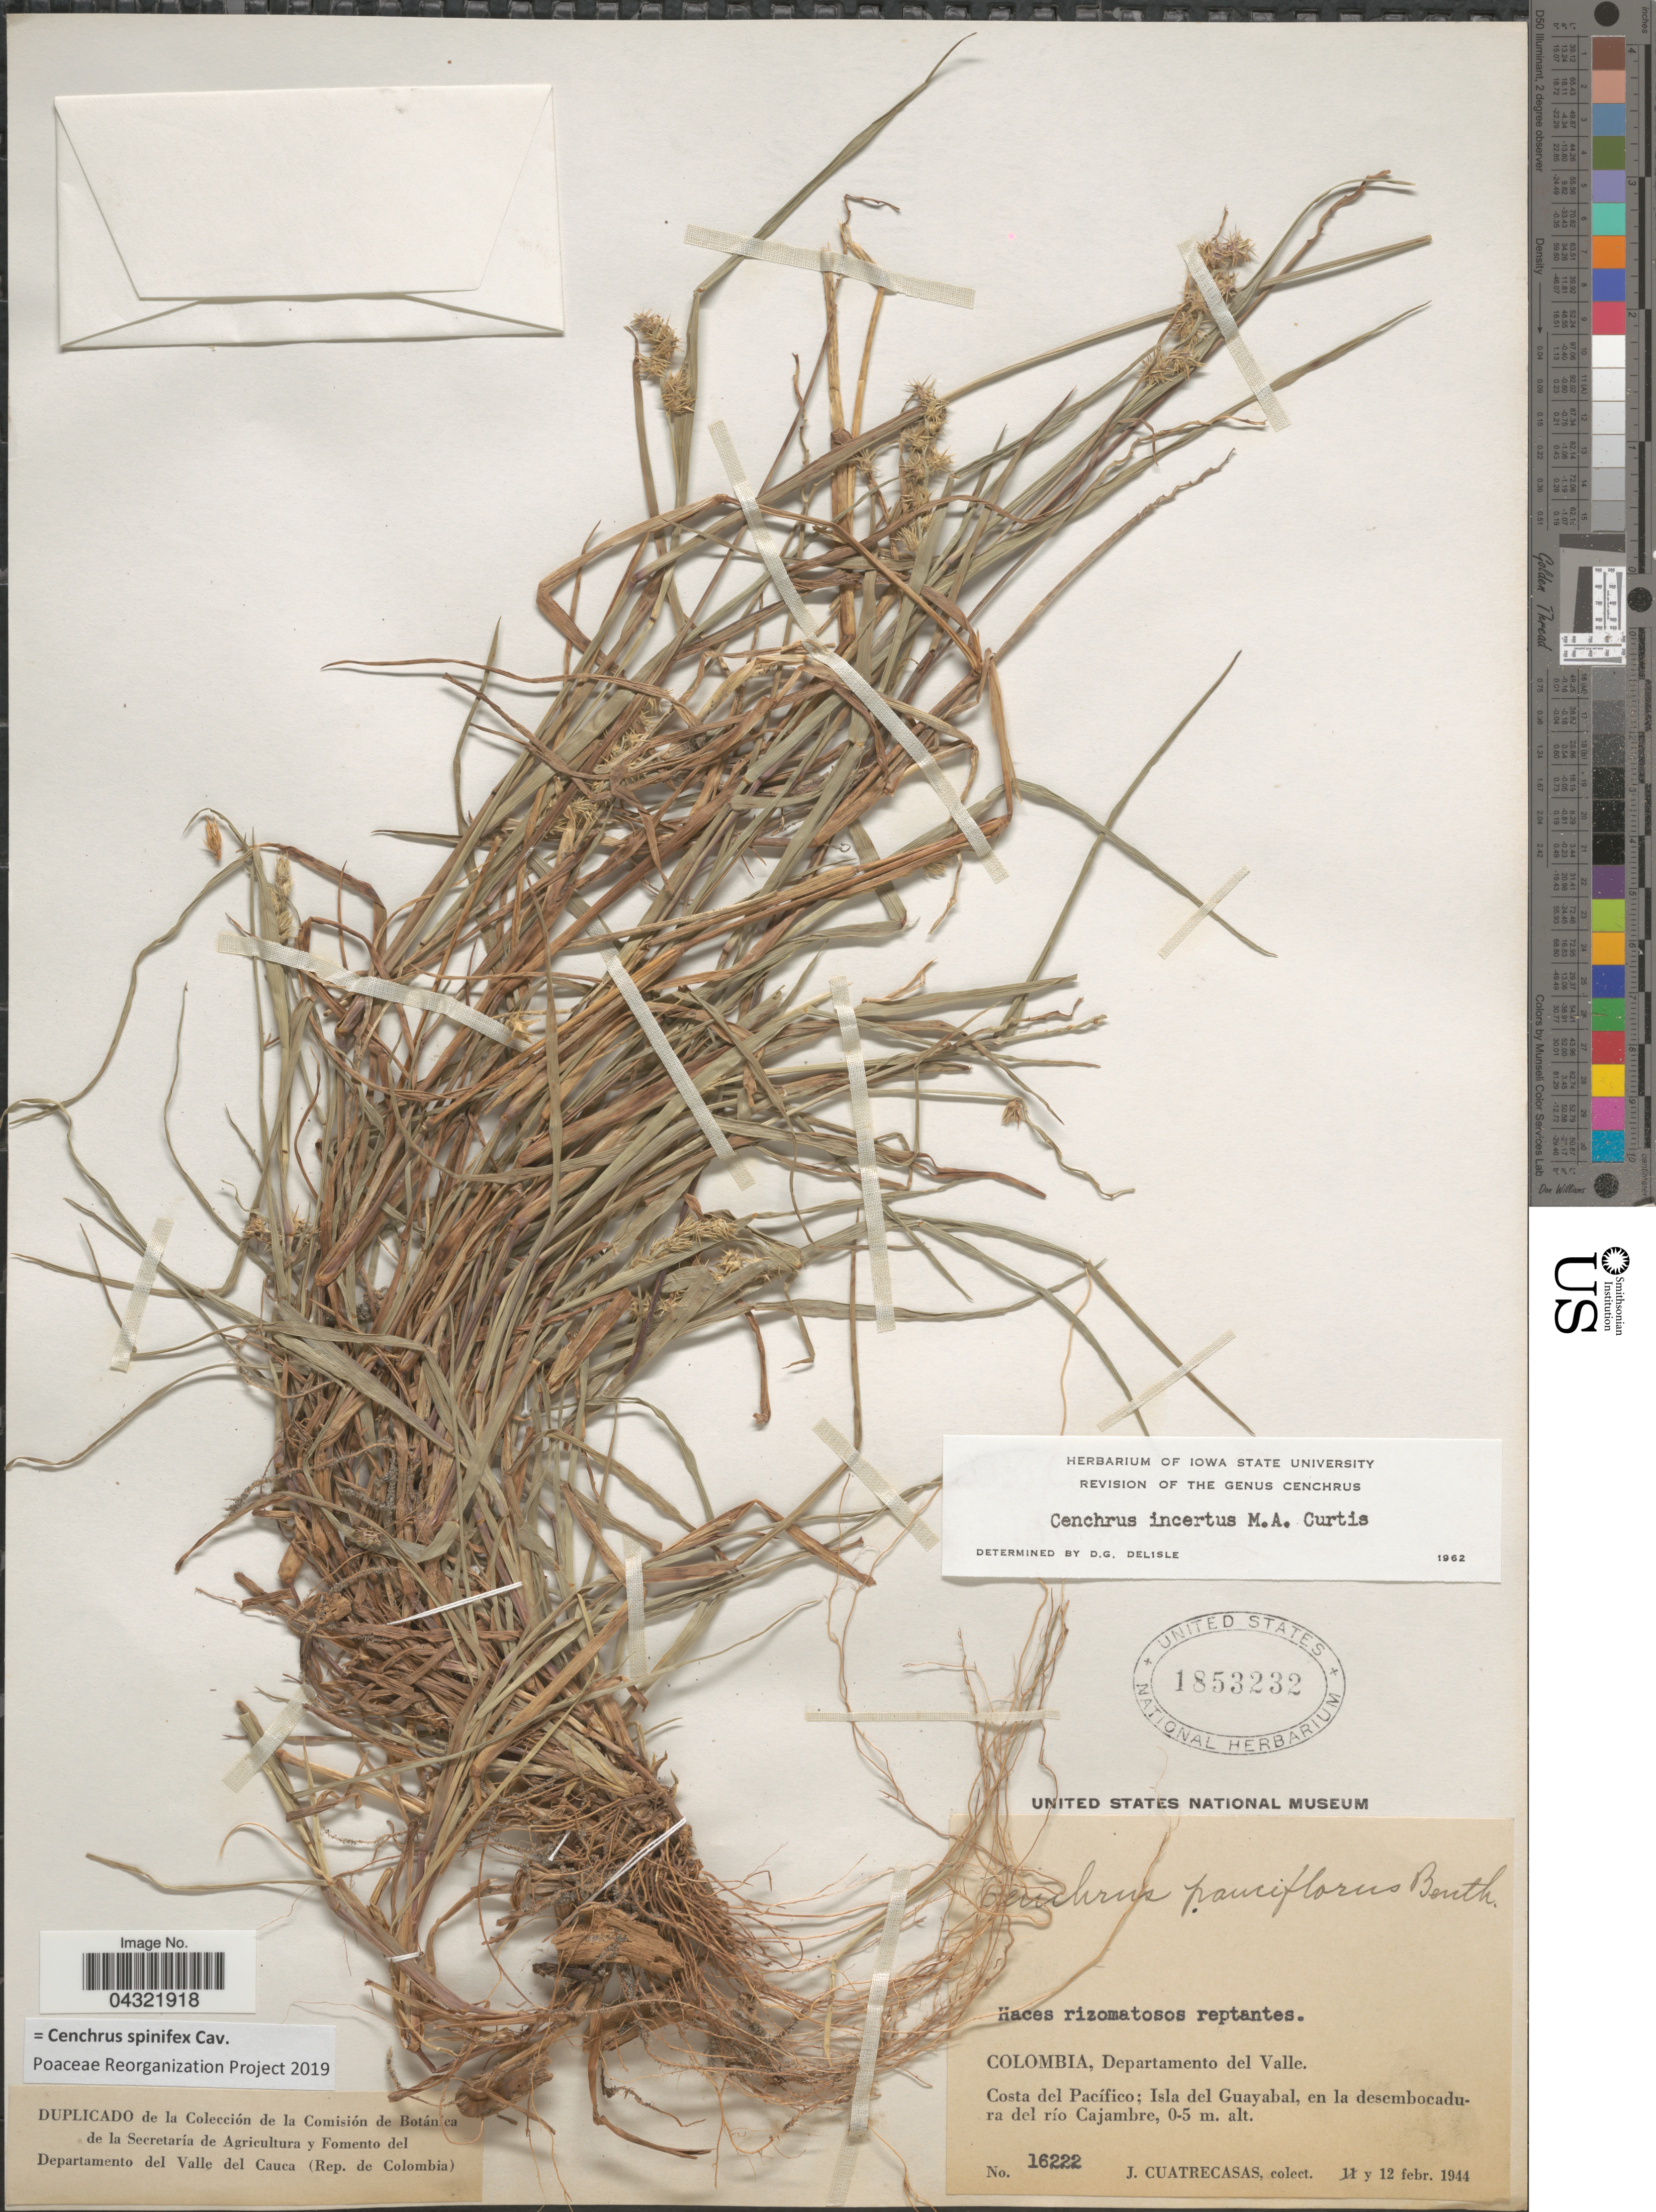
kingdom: Plantae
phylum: Tracheophyta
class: Liliopsida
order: Poales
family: Poaceae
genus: Cenchrus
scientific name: Cenchrus spinifex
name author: Cav.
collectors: J. Cuatrecasas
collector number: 16222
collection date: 1944-02-12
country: Colombia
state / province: Valle del Cauca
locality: Departamento del Valle. Costa del Pacífico; Isla del Guayabal, en la desembocadura del río Cajambre.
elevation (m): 0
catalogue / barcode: US 1853232